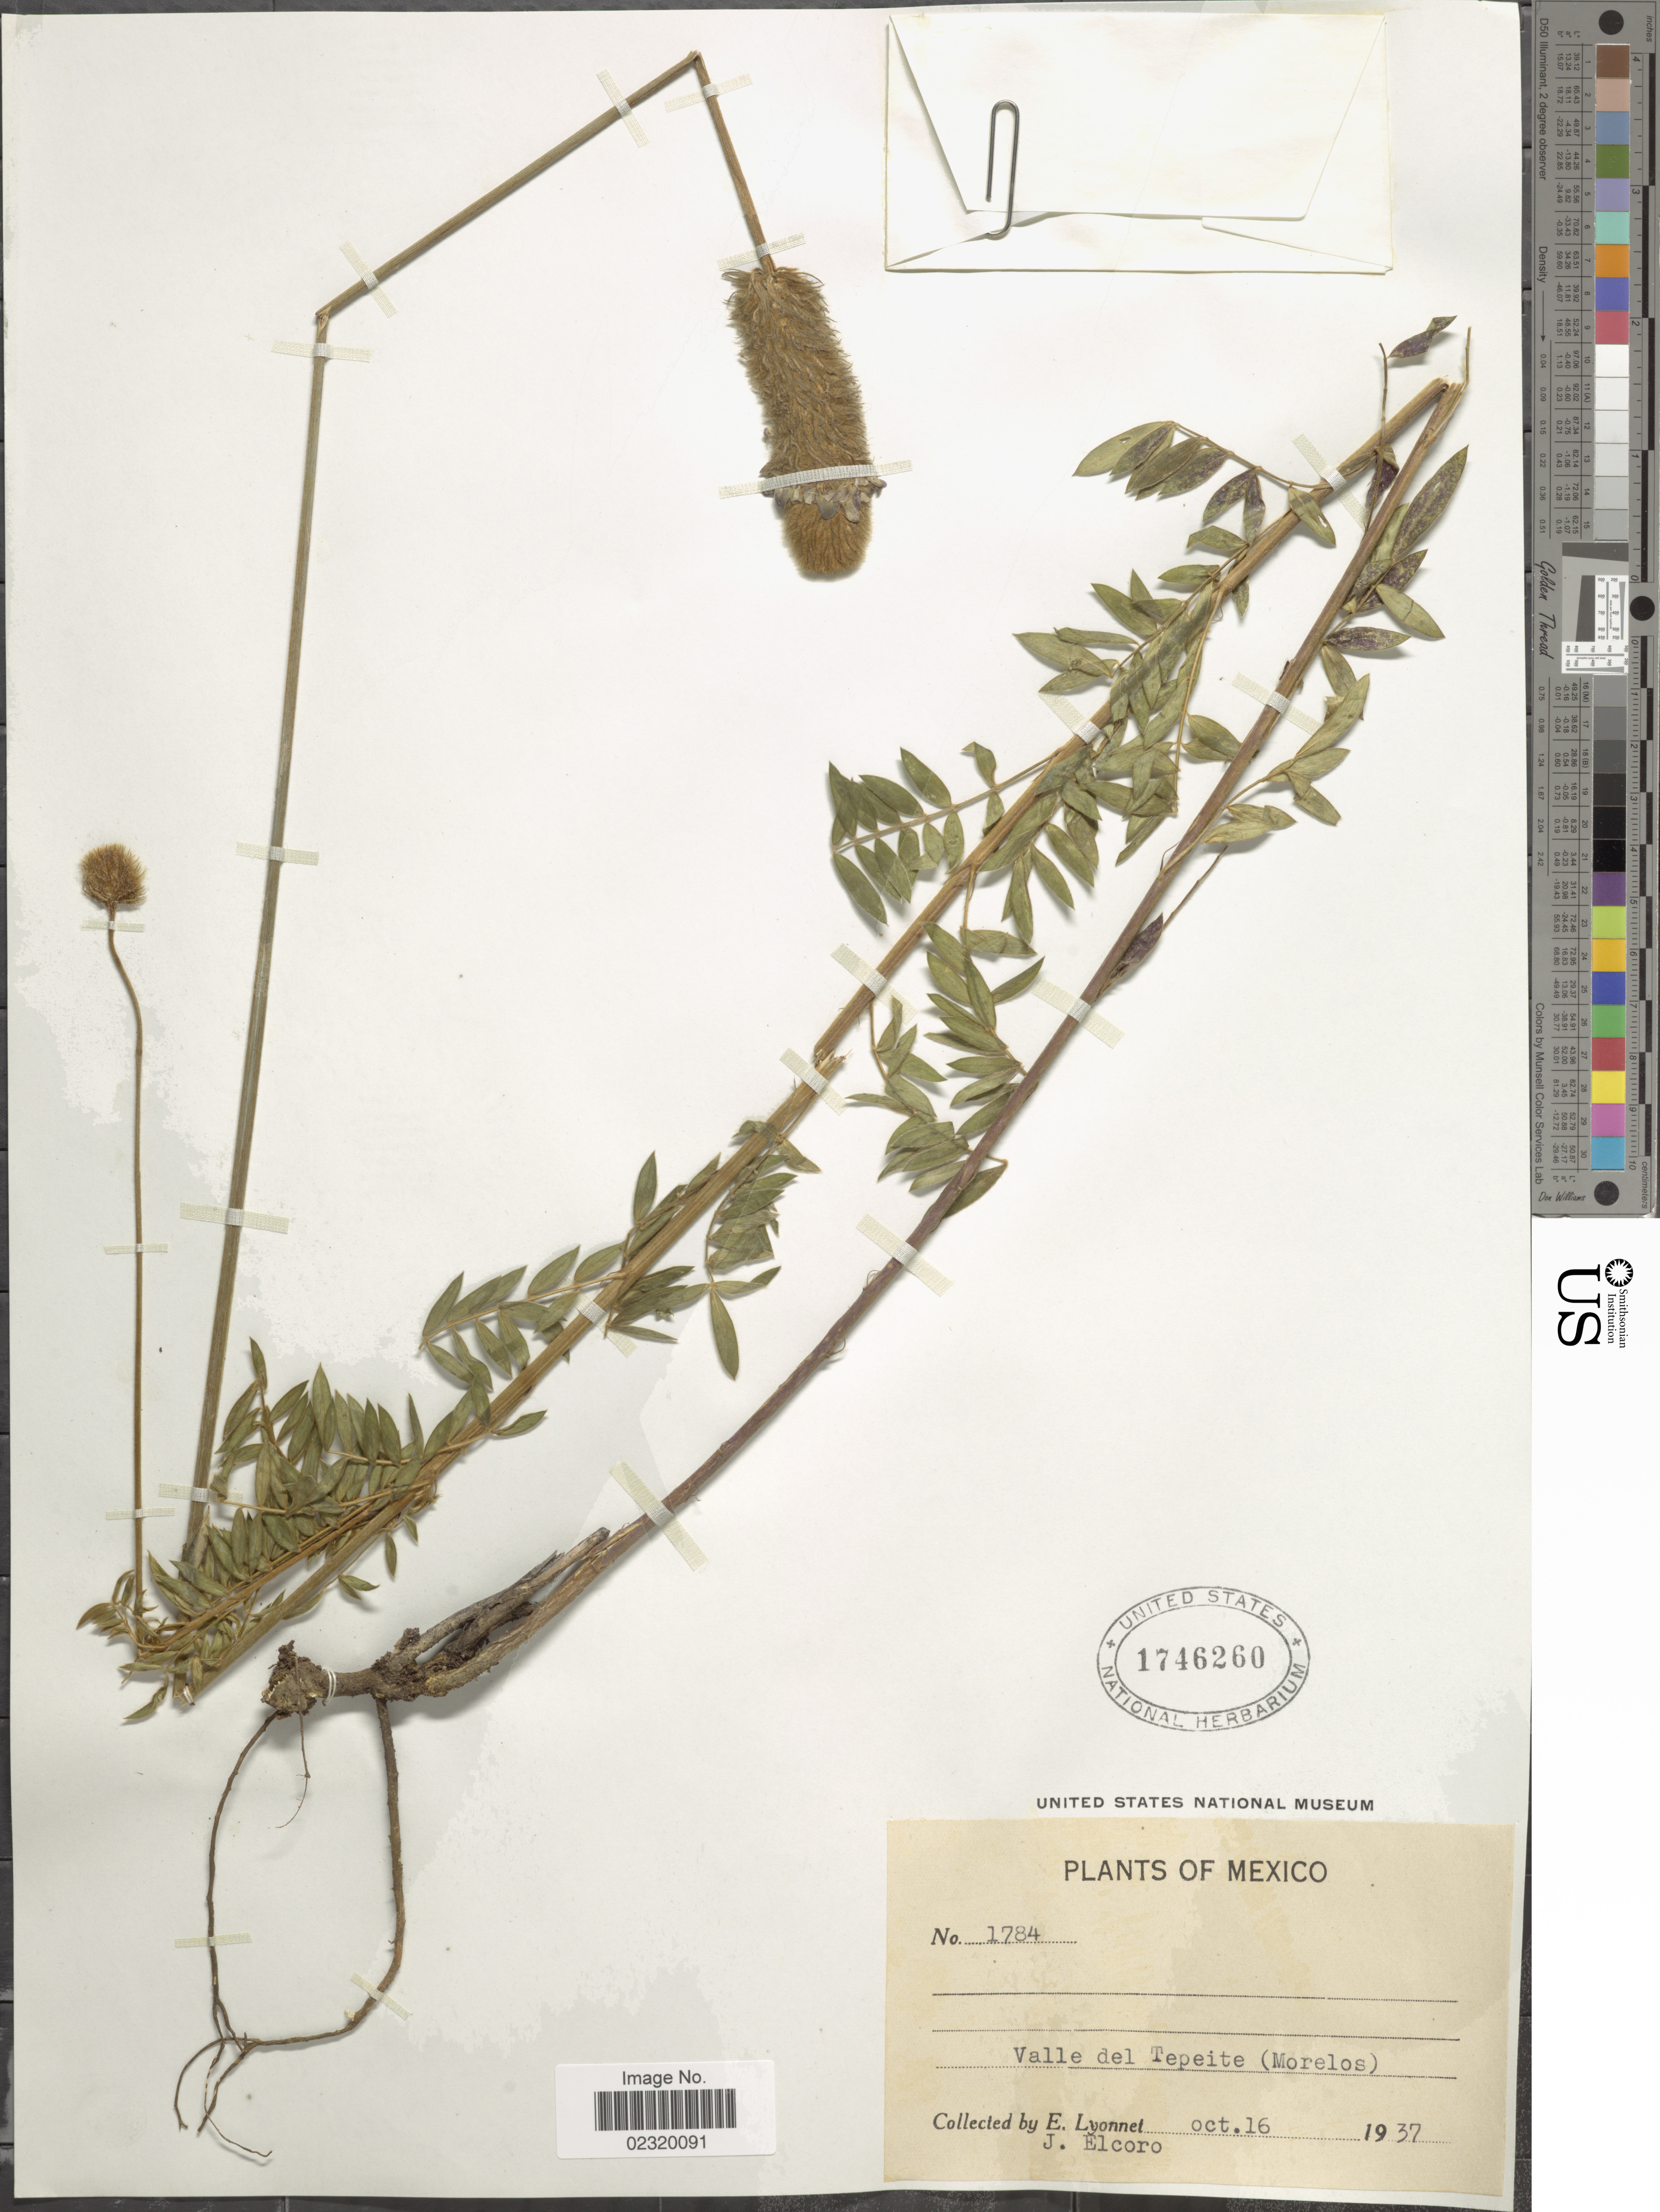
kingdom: Plantae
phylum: Tracheophyta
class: Magnoliopsida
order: Fabales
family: Fabaceae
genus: Dalea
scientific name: Dalea sericea var. sericea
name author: Lag.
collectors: E. Lyonnet & J. Elcoro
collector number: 1784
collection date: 1937-10-16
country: Mexico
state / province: Morelos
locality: Valle del Tepeite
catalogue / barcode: US 1746260